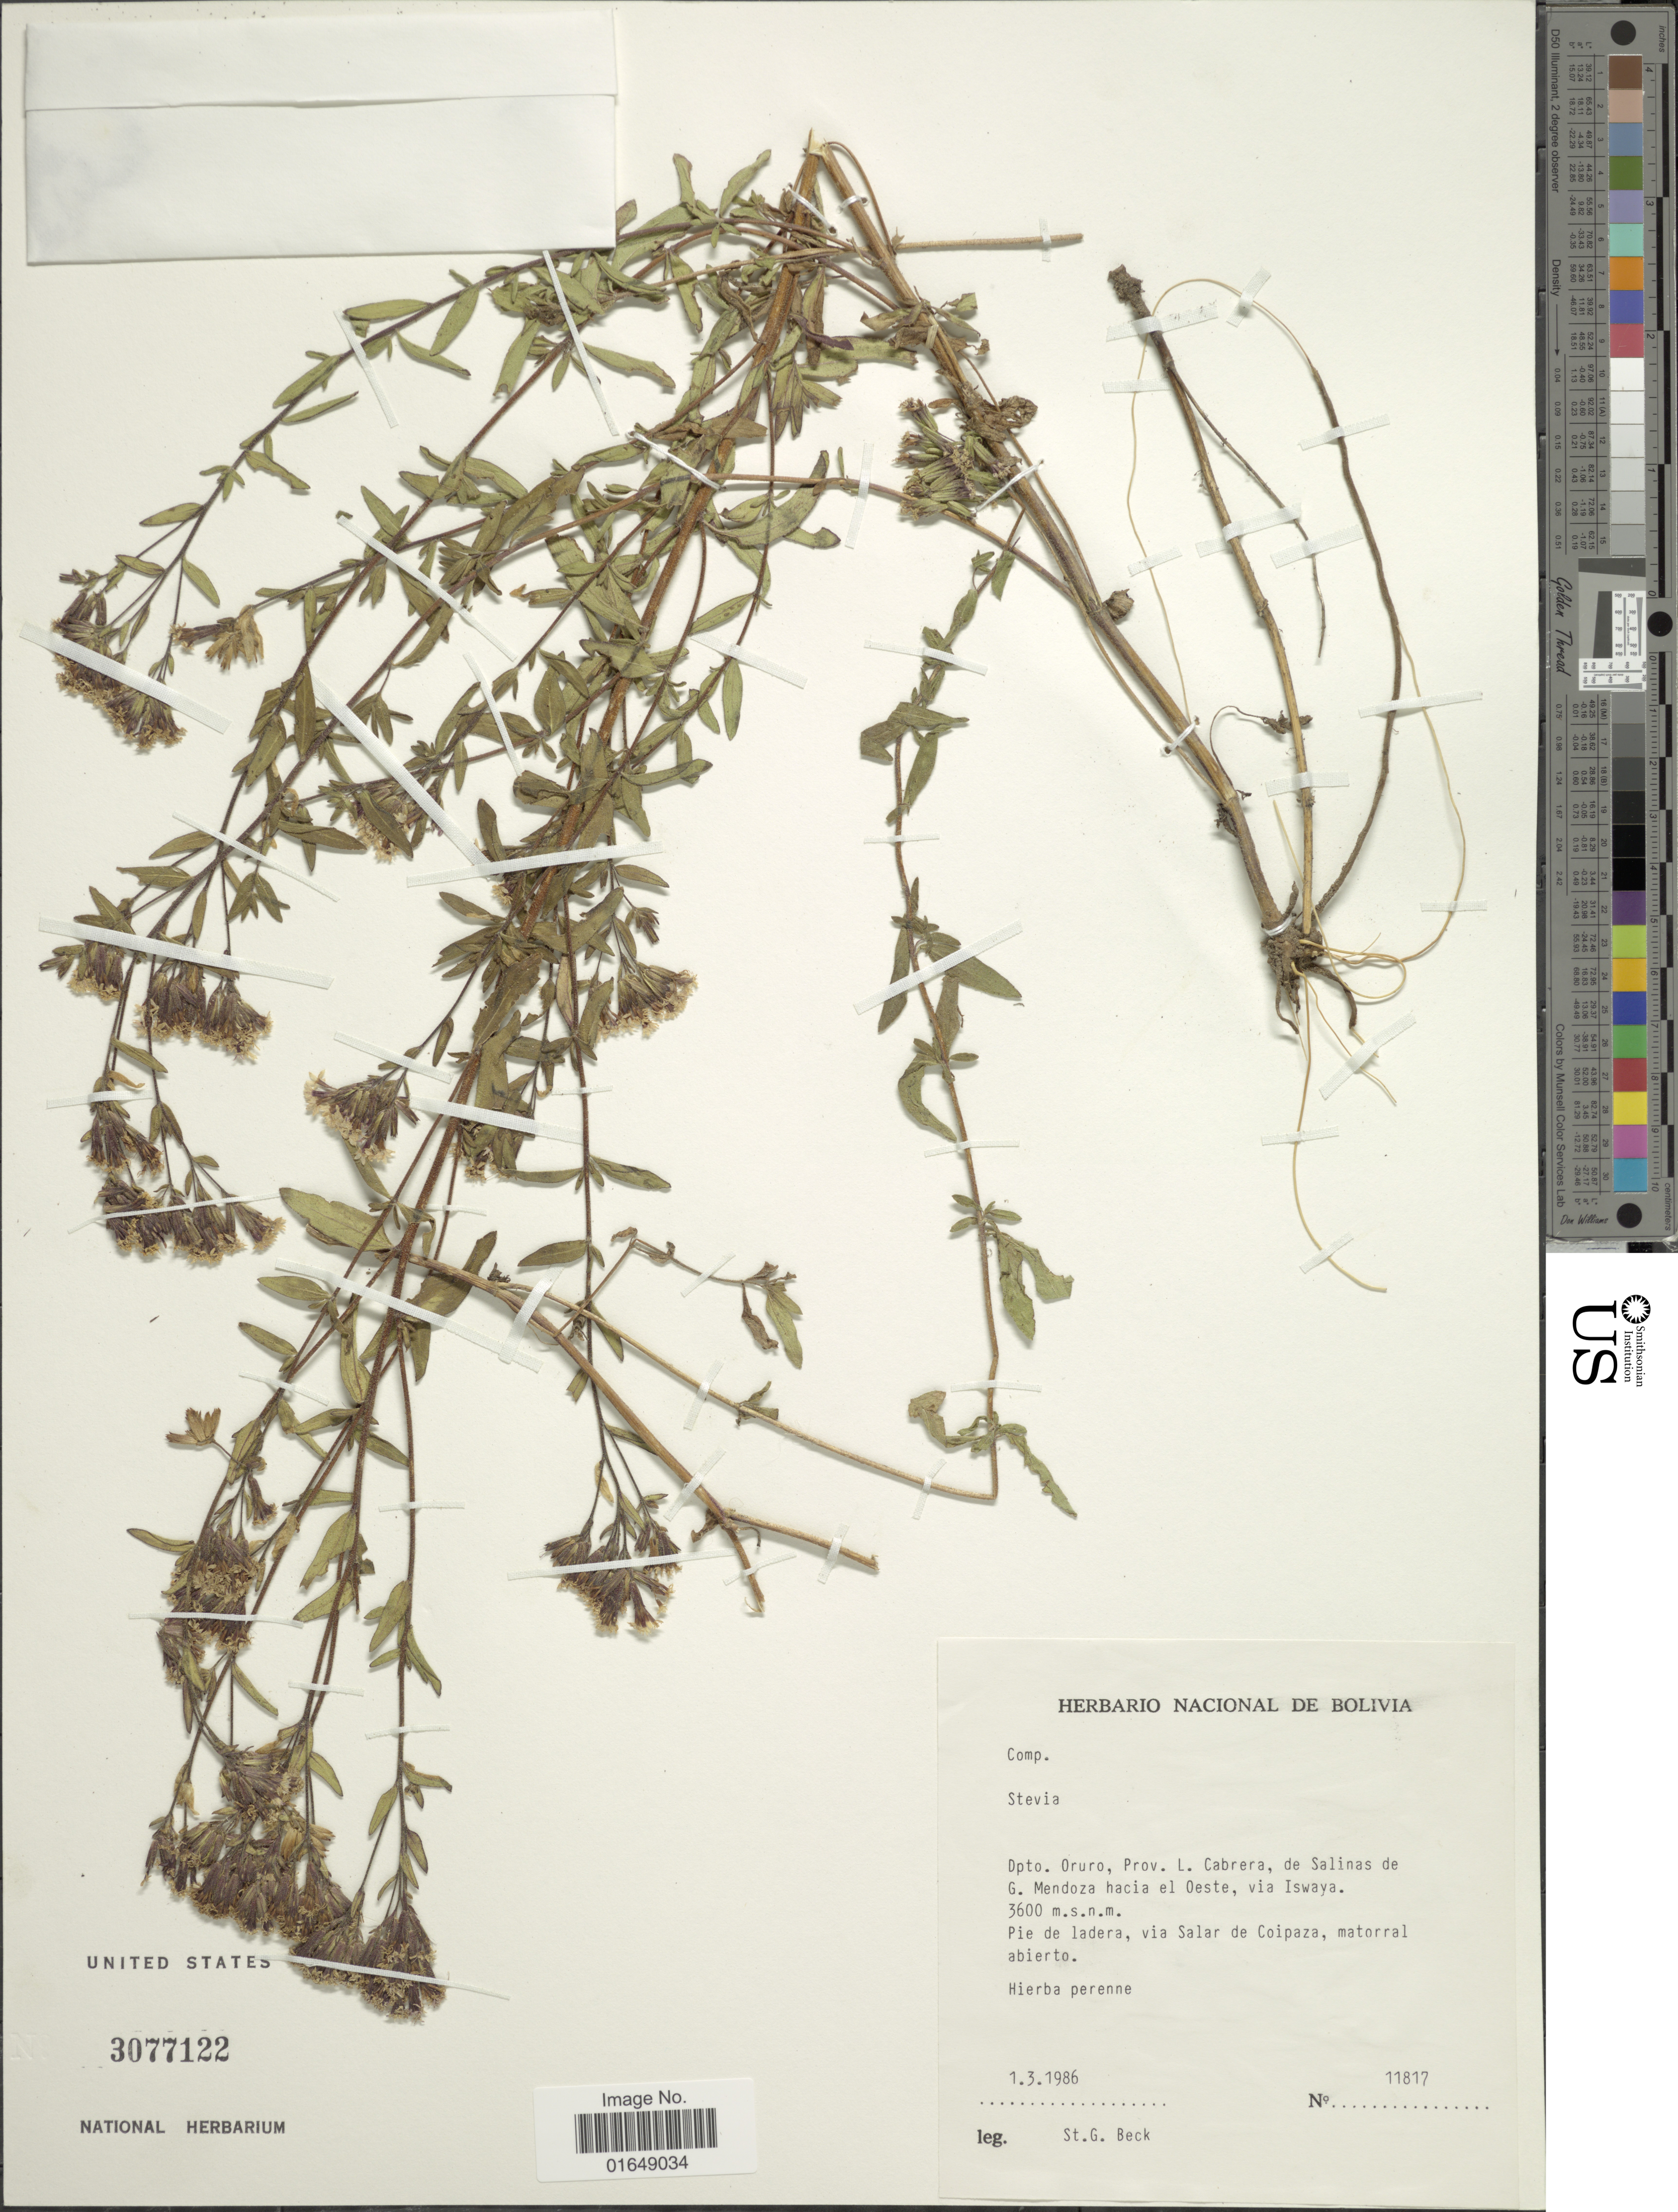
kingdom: Plantae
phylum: Tracheophyta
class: Magnoliopsida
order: Asterales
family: Asteraceae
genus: Stevia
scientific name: Stevia sp.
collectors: S. G. Beck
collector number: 11817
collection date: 1986-01-01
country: Bolivia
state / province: Oruro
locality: Prov. L. Cabrera, de Salinas de G. Mendoza hacia el Oeste, via Iswaya, Pie de ladera, via Salazar de Coipaza, matorral abierto.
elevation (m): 3600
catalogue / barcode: US 3077122